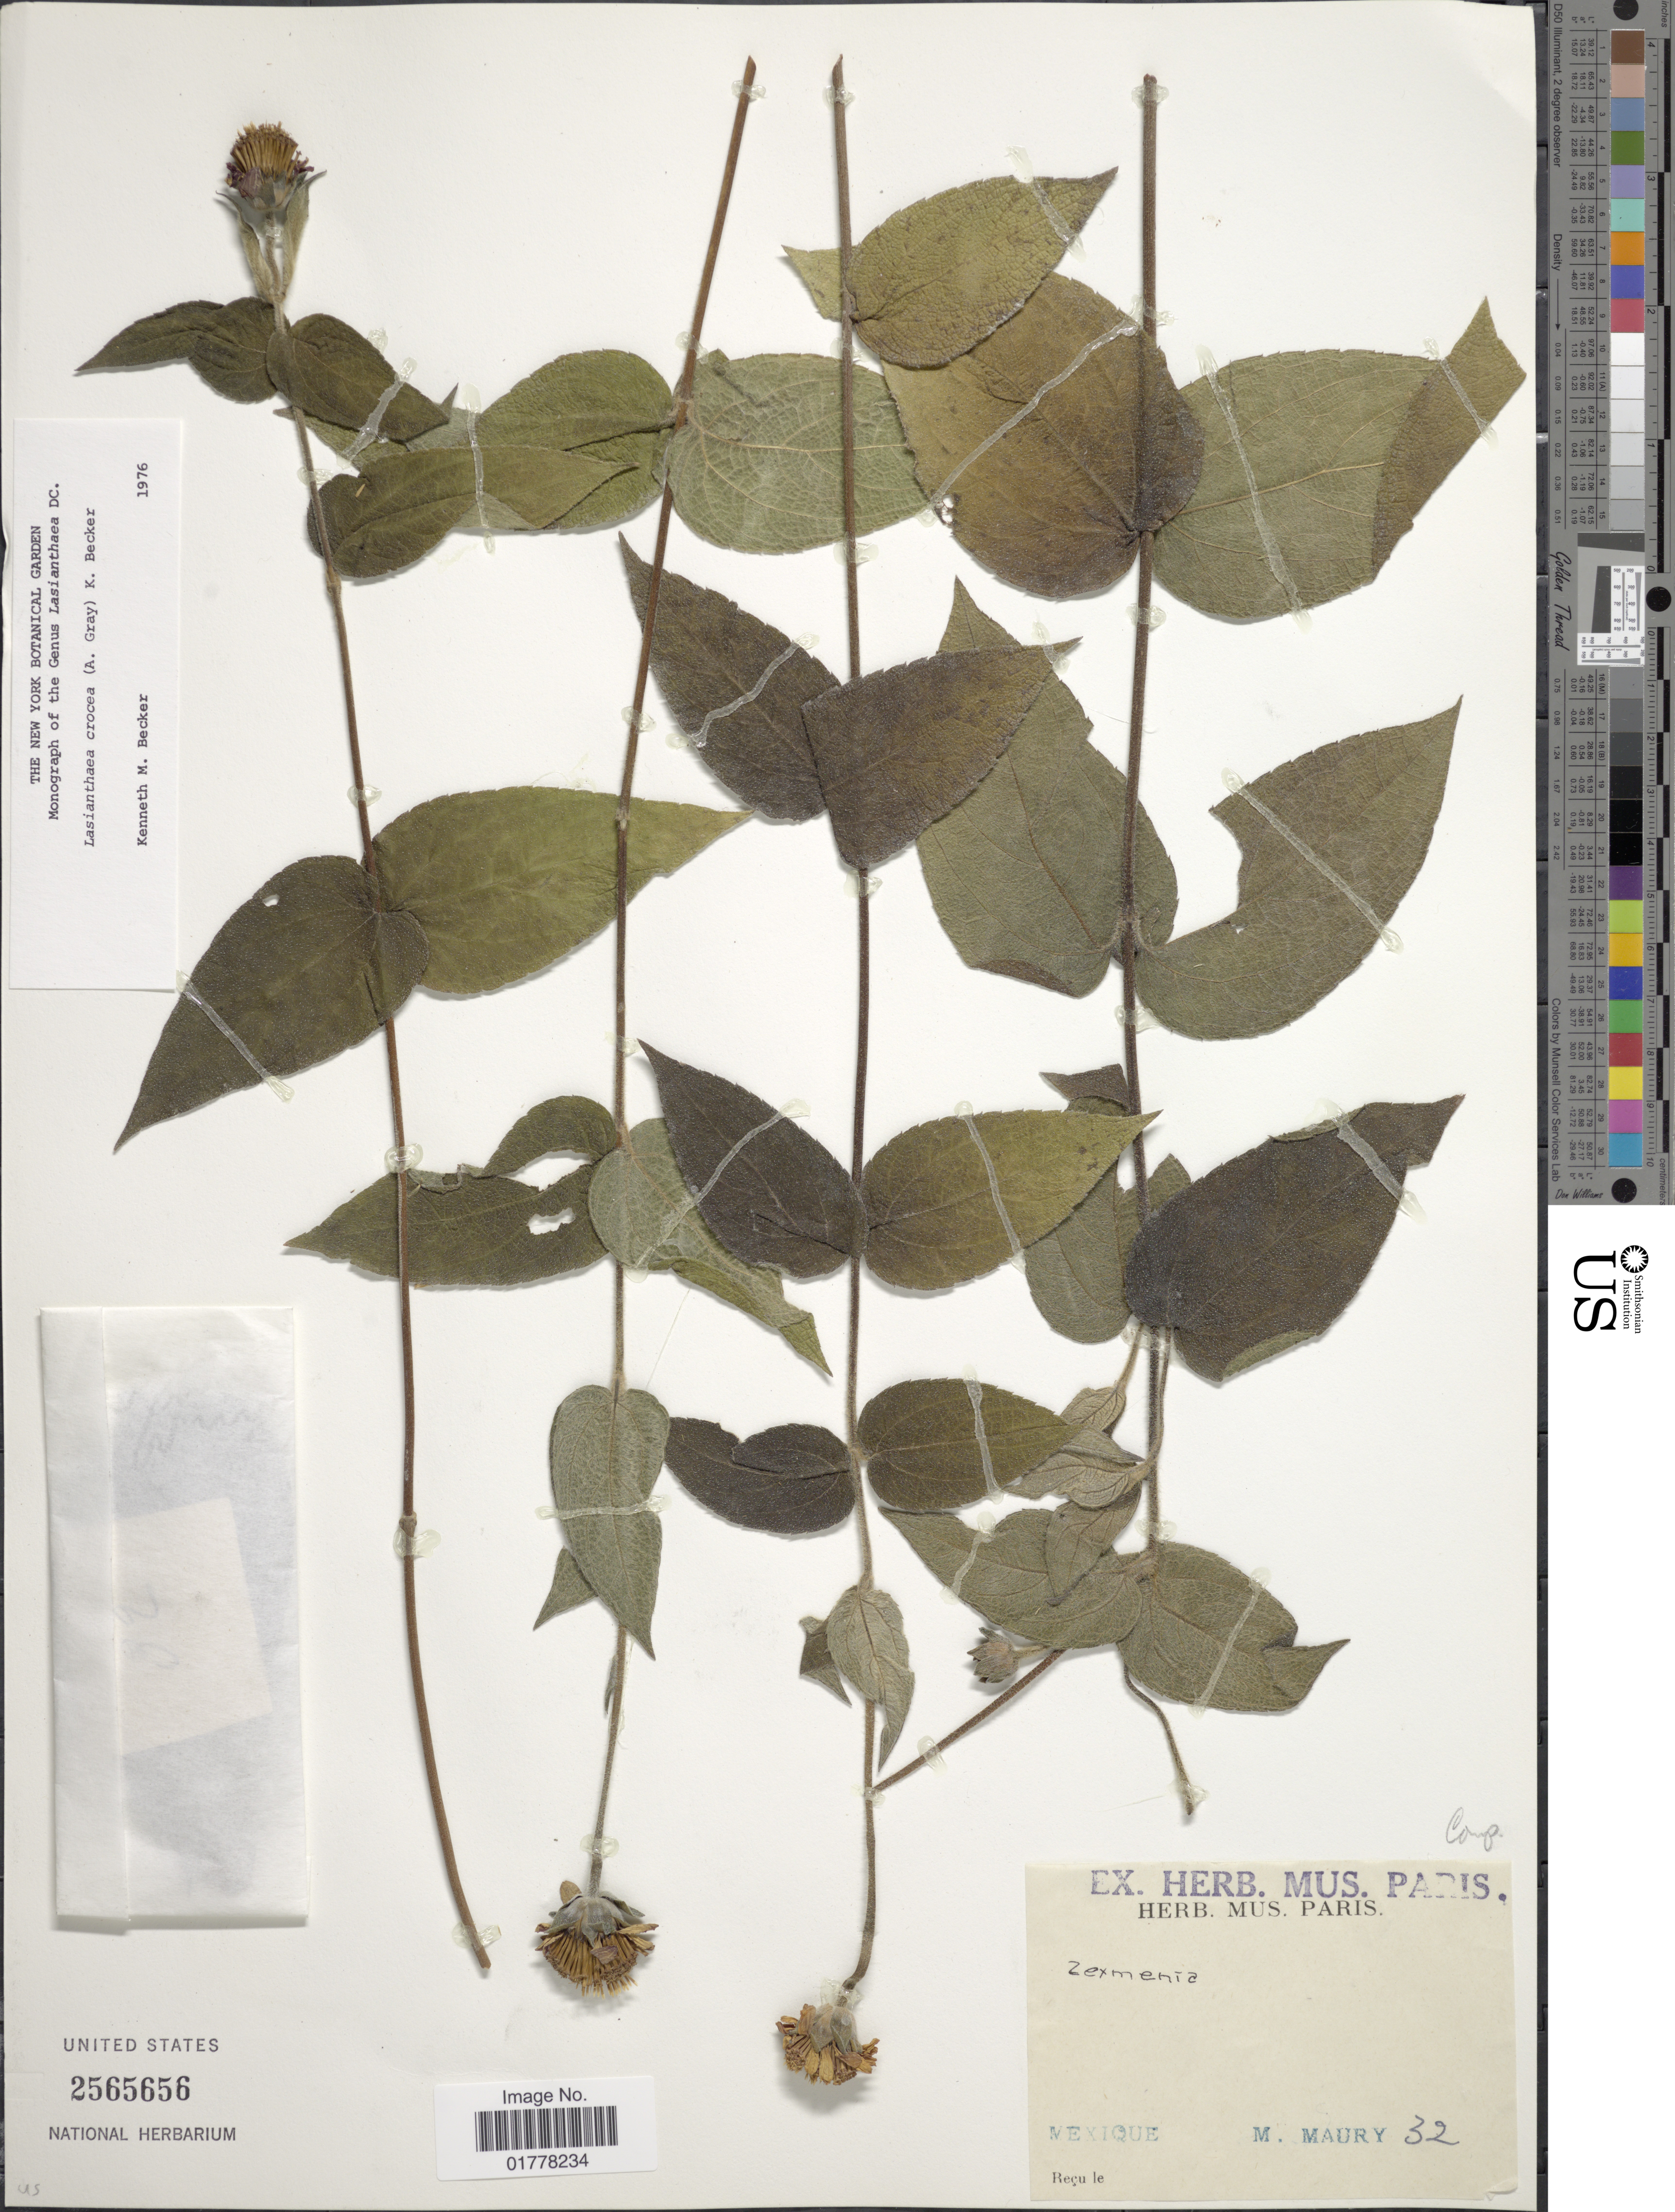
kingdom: Plantae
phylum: Tracheophyta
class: Magnoliopsida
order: Asterales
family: Asteraceae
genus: Lasianthaea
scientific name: Lasianthaea crocea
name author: (A. Gray) K.M. Becker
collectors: Maury, M.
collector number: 32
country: Mexico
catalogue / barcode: US 2565656